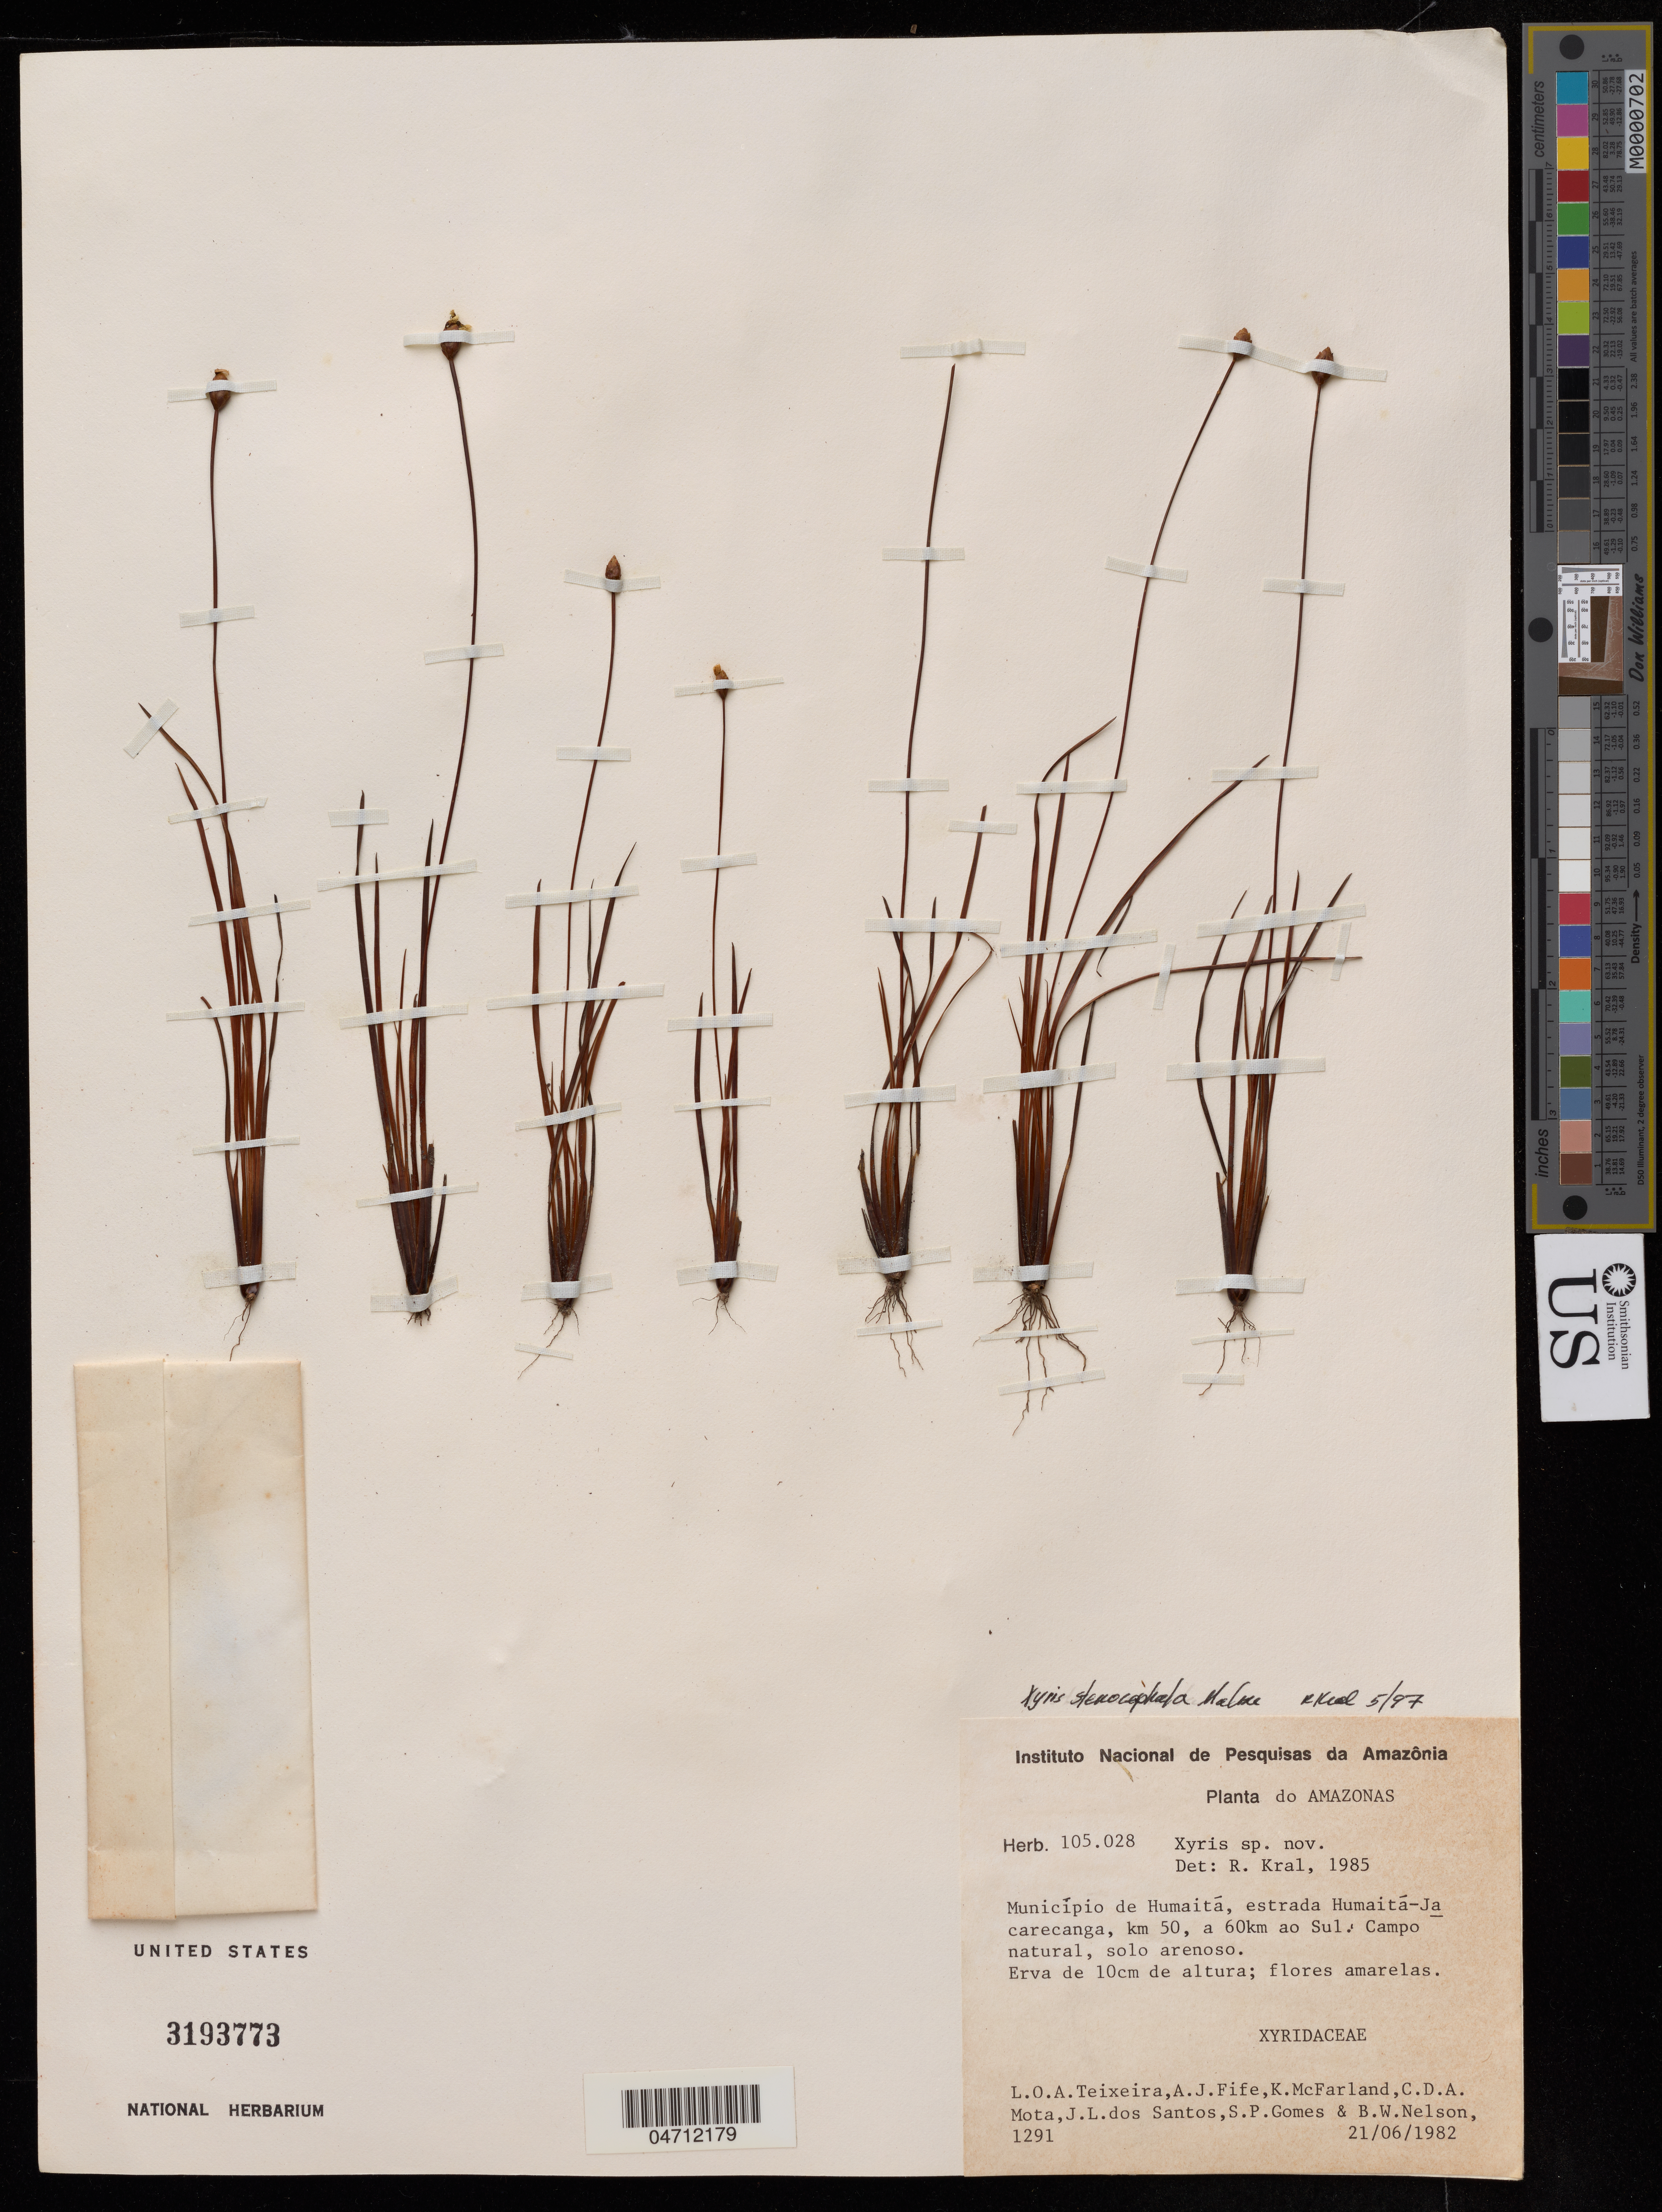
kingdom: Plantae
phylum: Tracheophyta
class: Liliopsida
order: Poales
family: Xyridaceae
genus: Xyris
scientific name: Xyris stenocephala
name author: Malme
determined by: Kral, Robert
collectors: L. O. A. Teixeira, A. Fife, K. McFarland, C. D. A. Mota, S. P. Gomes, S. P. Gomes & El al.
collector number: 1291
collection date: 1982-06-21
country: Brazil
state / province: Amazonas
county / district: Humaitá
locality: Estrada Humaitá-Jacarecanga, km 150, a 60 km ao Sul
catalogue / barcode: US 3193773